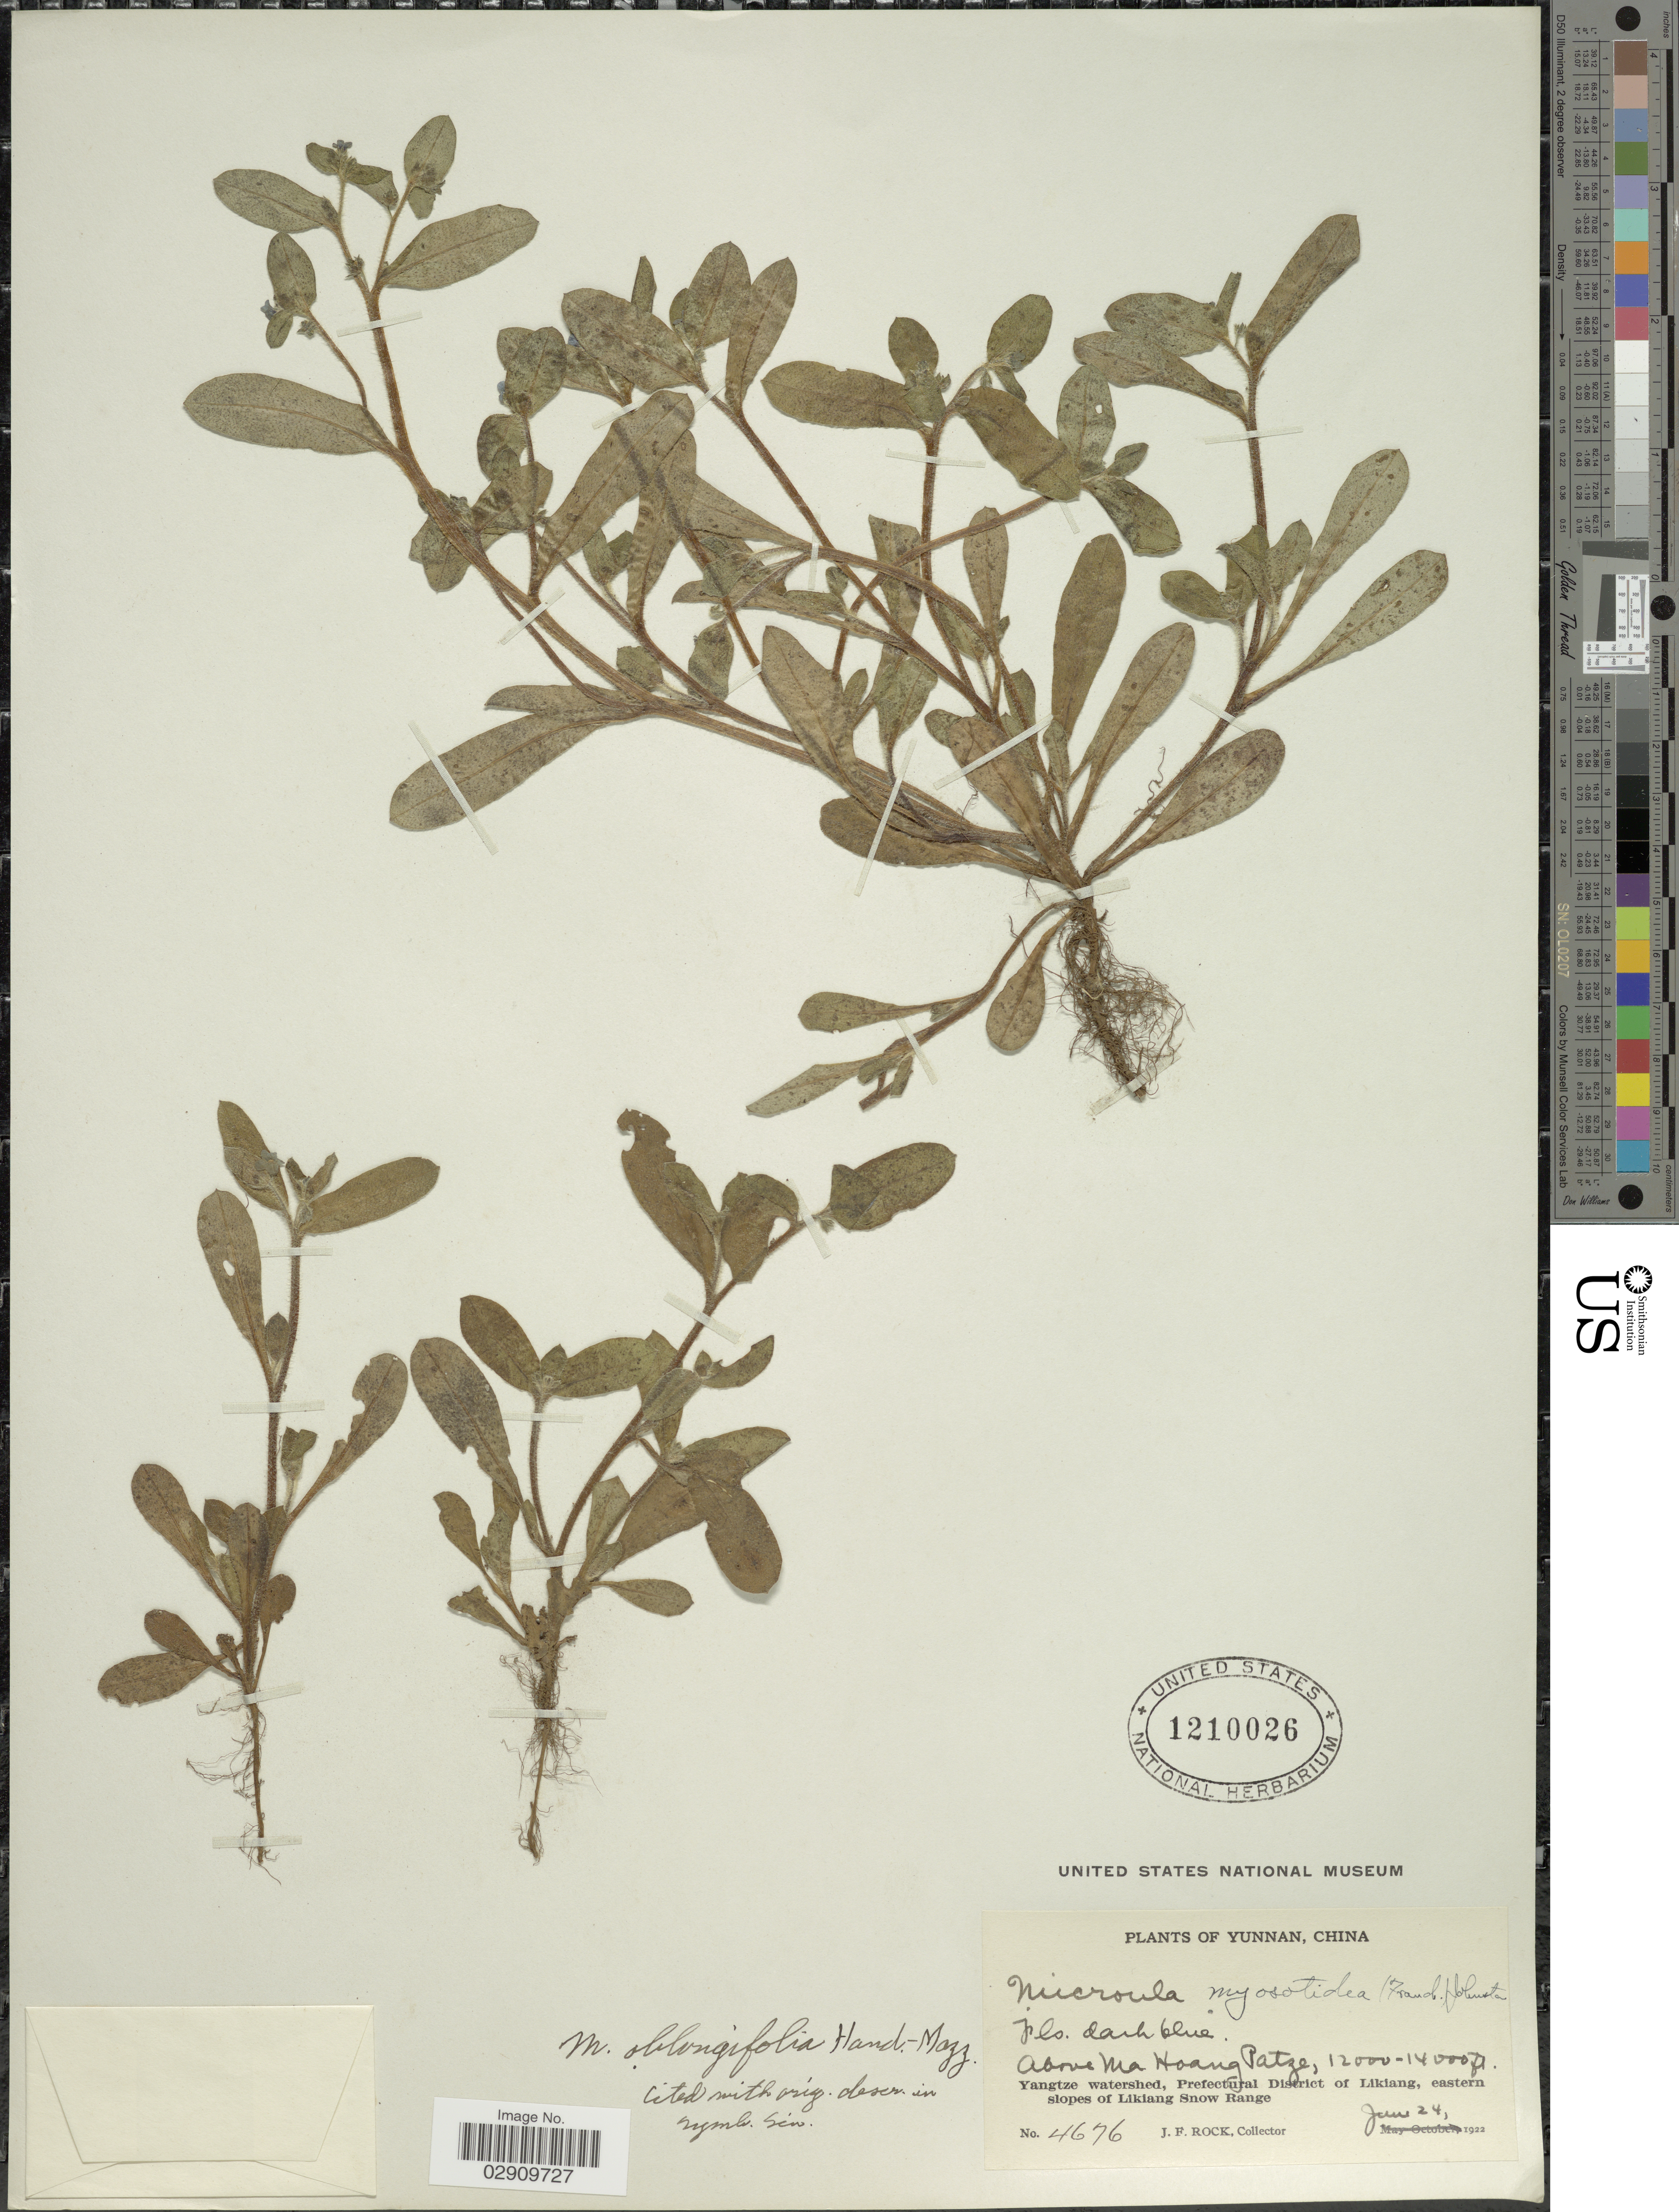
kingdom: Plantae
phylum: Tracheophyta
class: Magnoliopsida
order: Boraginales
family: Boraginaceae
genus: Microula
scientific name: Microula oblongifolia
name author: Hand.-Mazz.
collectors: J. Rock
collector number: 4676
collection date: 1922-06-24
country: China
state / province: Yunnan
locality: Above Wa Hoang Patze, Yangtze watershed, Prefectural District of Likiang, eastern slopes of Likiang Snow Range.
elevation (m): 3658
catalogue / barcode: US 1210026